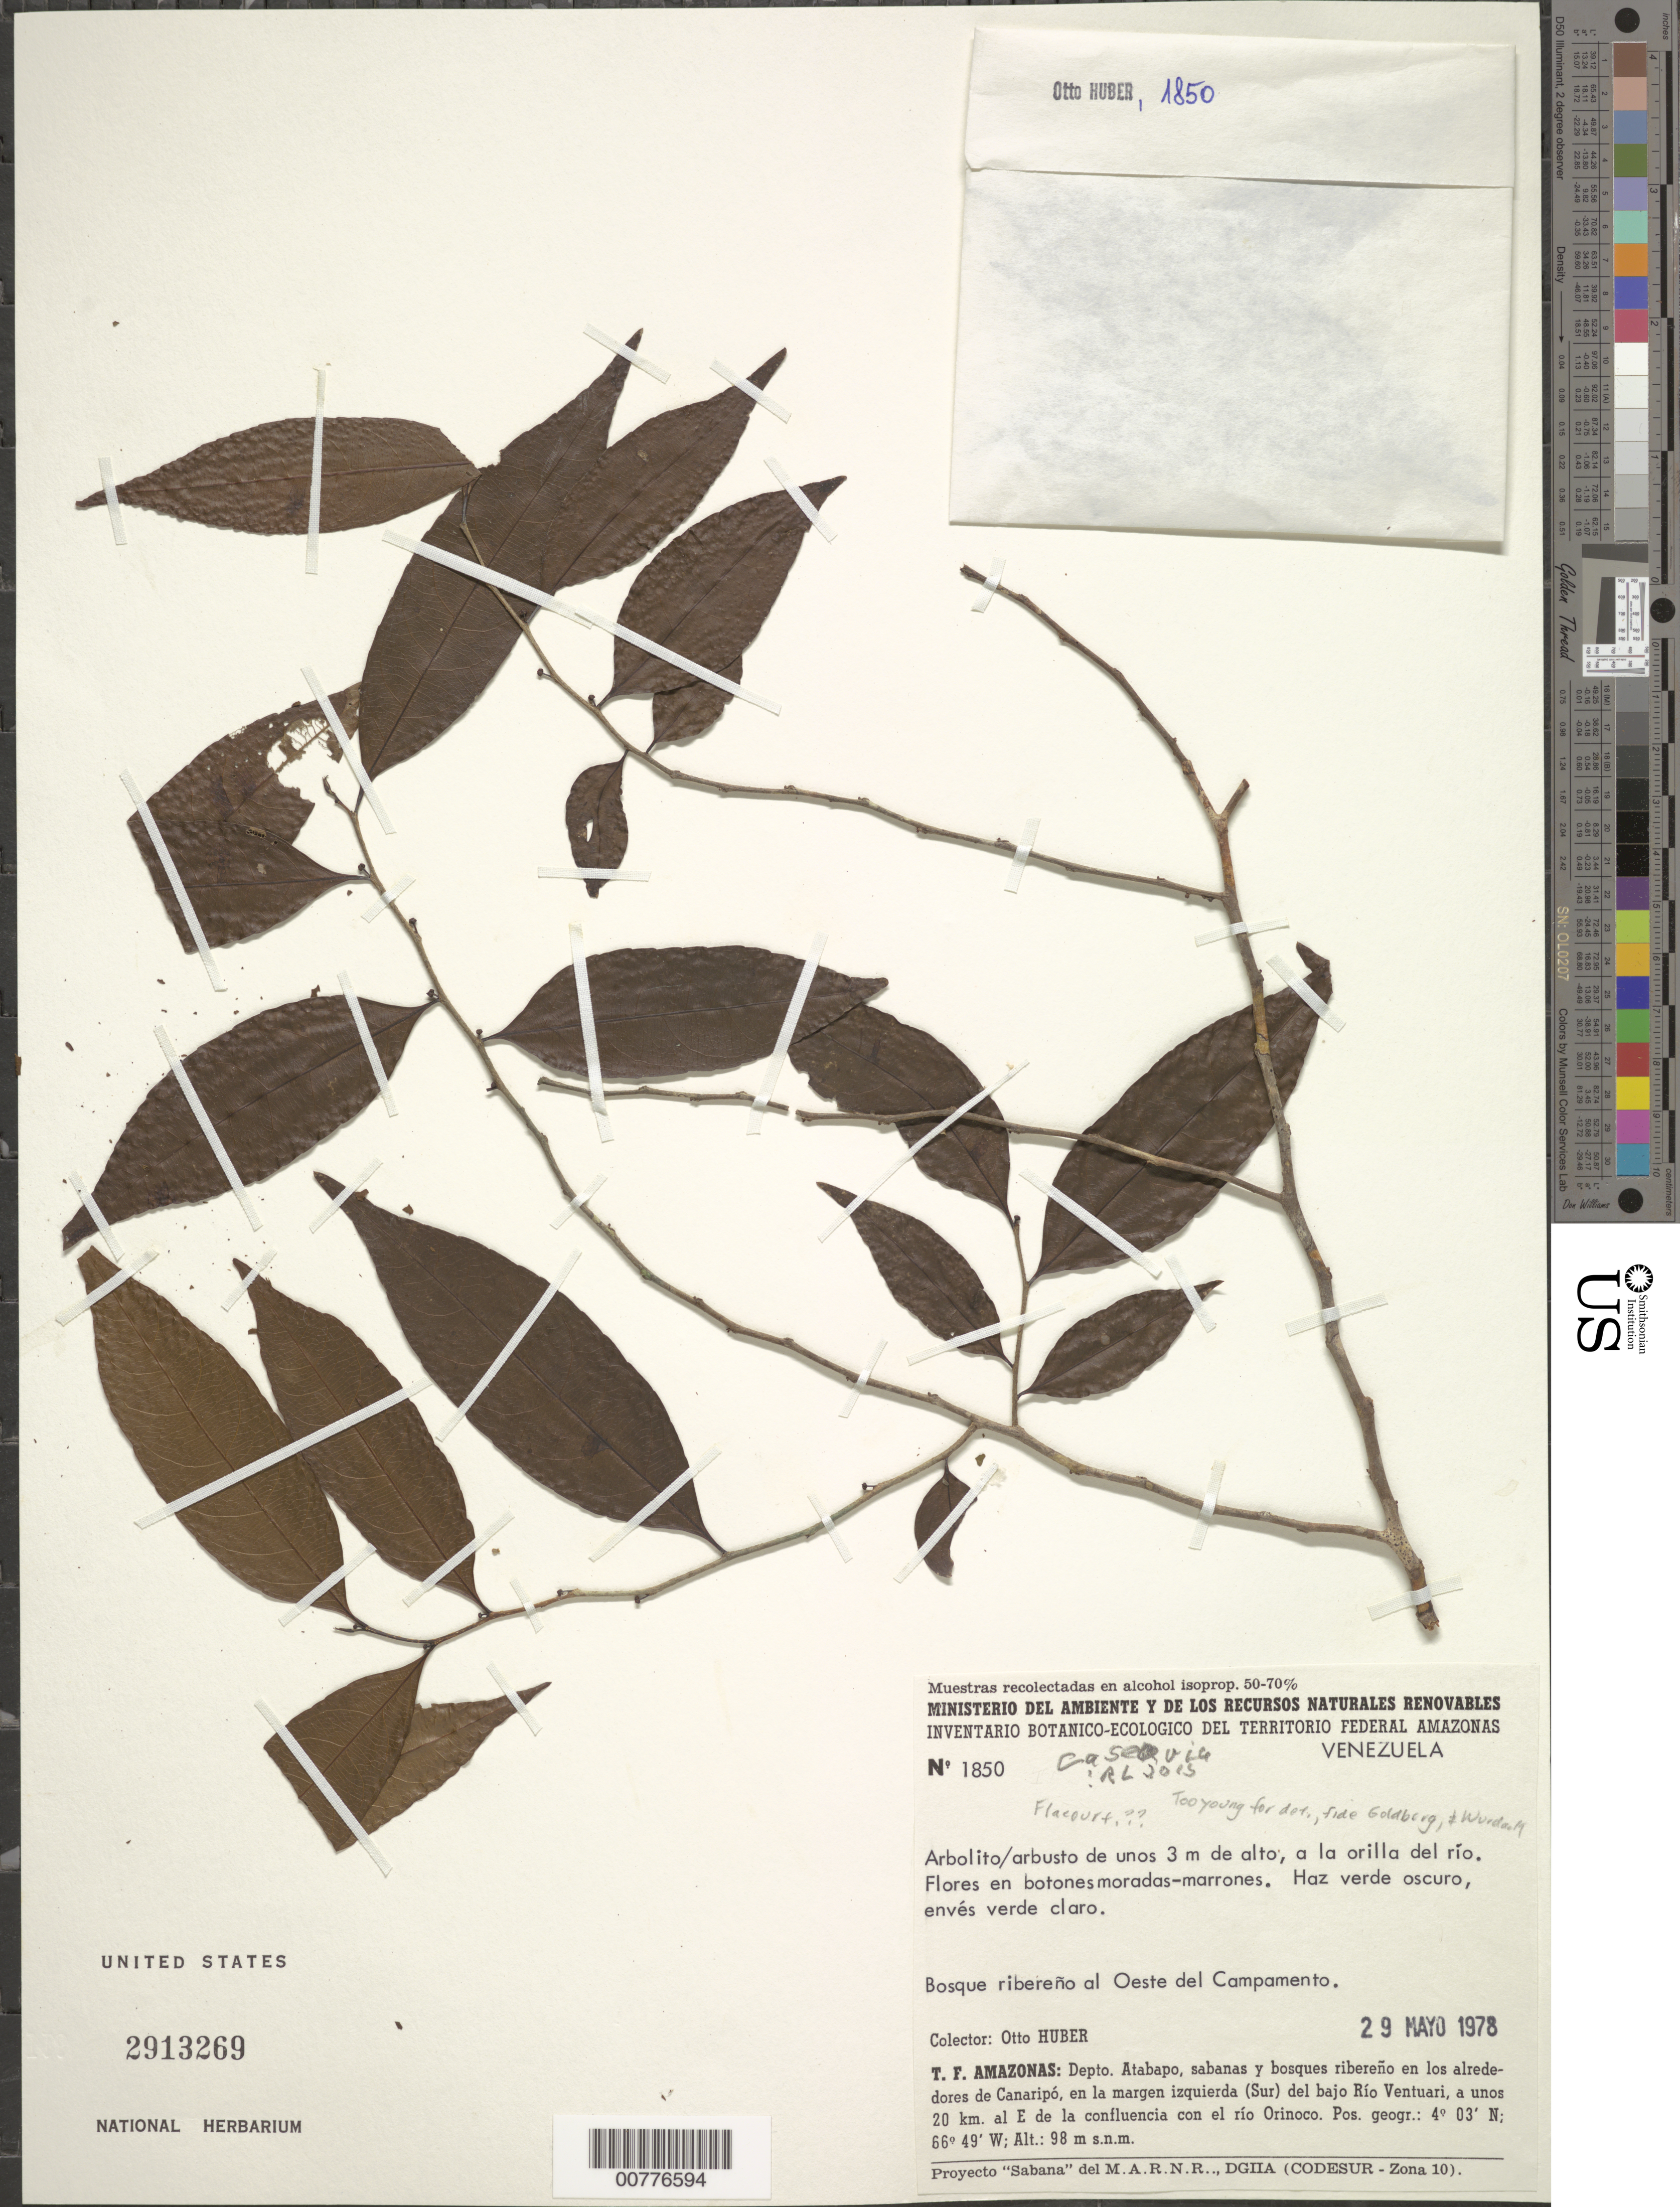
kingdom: Plantae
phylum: Tracheophyta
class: Magnoliopsida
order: Malpighiales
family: Salicaceae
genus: Casearia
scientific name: Casearia sp.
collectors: O. Huber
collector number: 1850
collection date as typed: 29-May-78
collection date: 1978-05-29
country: Venezuela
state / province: Amazonas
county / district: Atabapo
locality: Canaripó, Río Ventuari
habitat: Sabanas y bosque ribereno; a la orilla del río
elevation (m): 98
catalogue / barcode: US 2913269